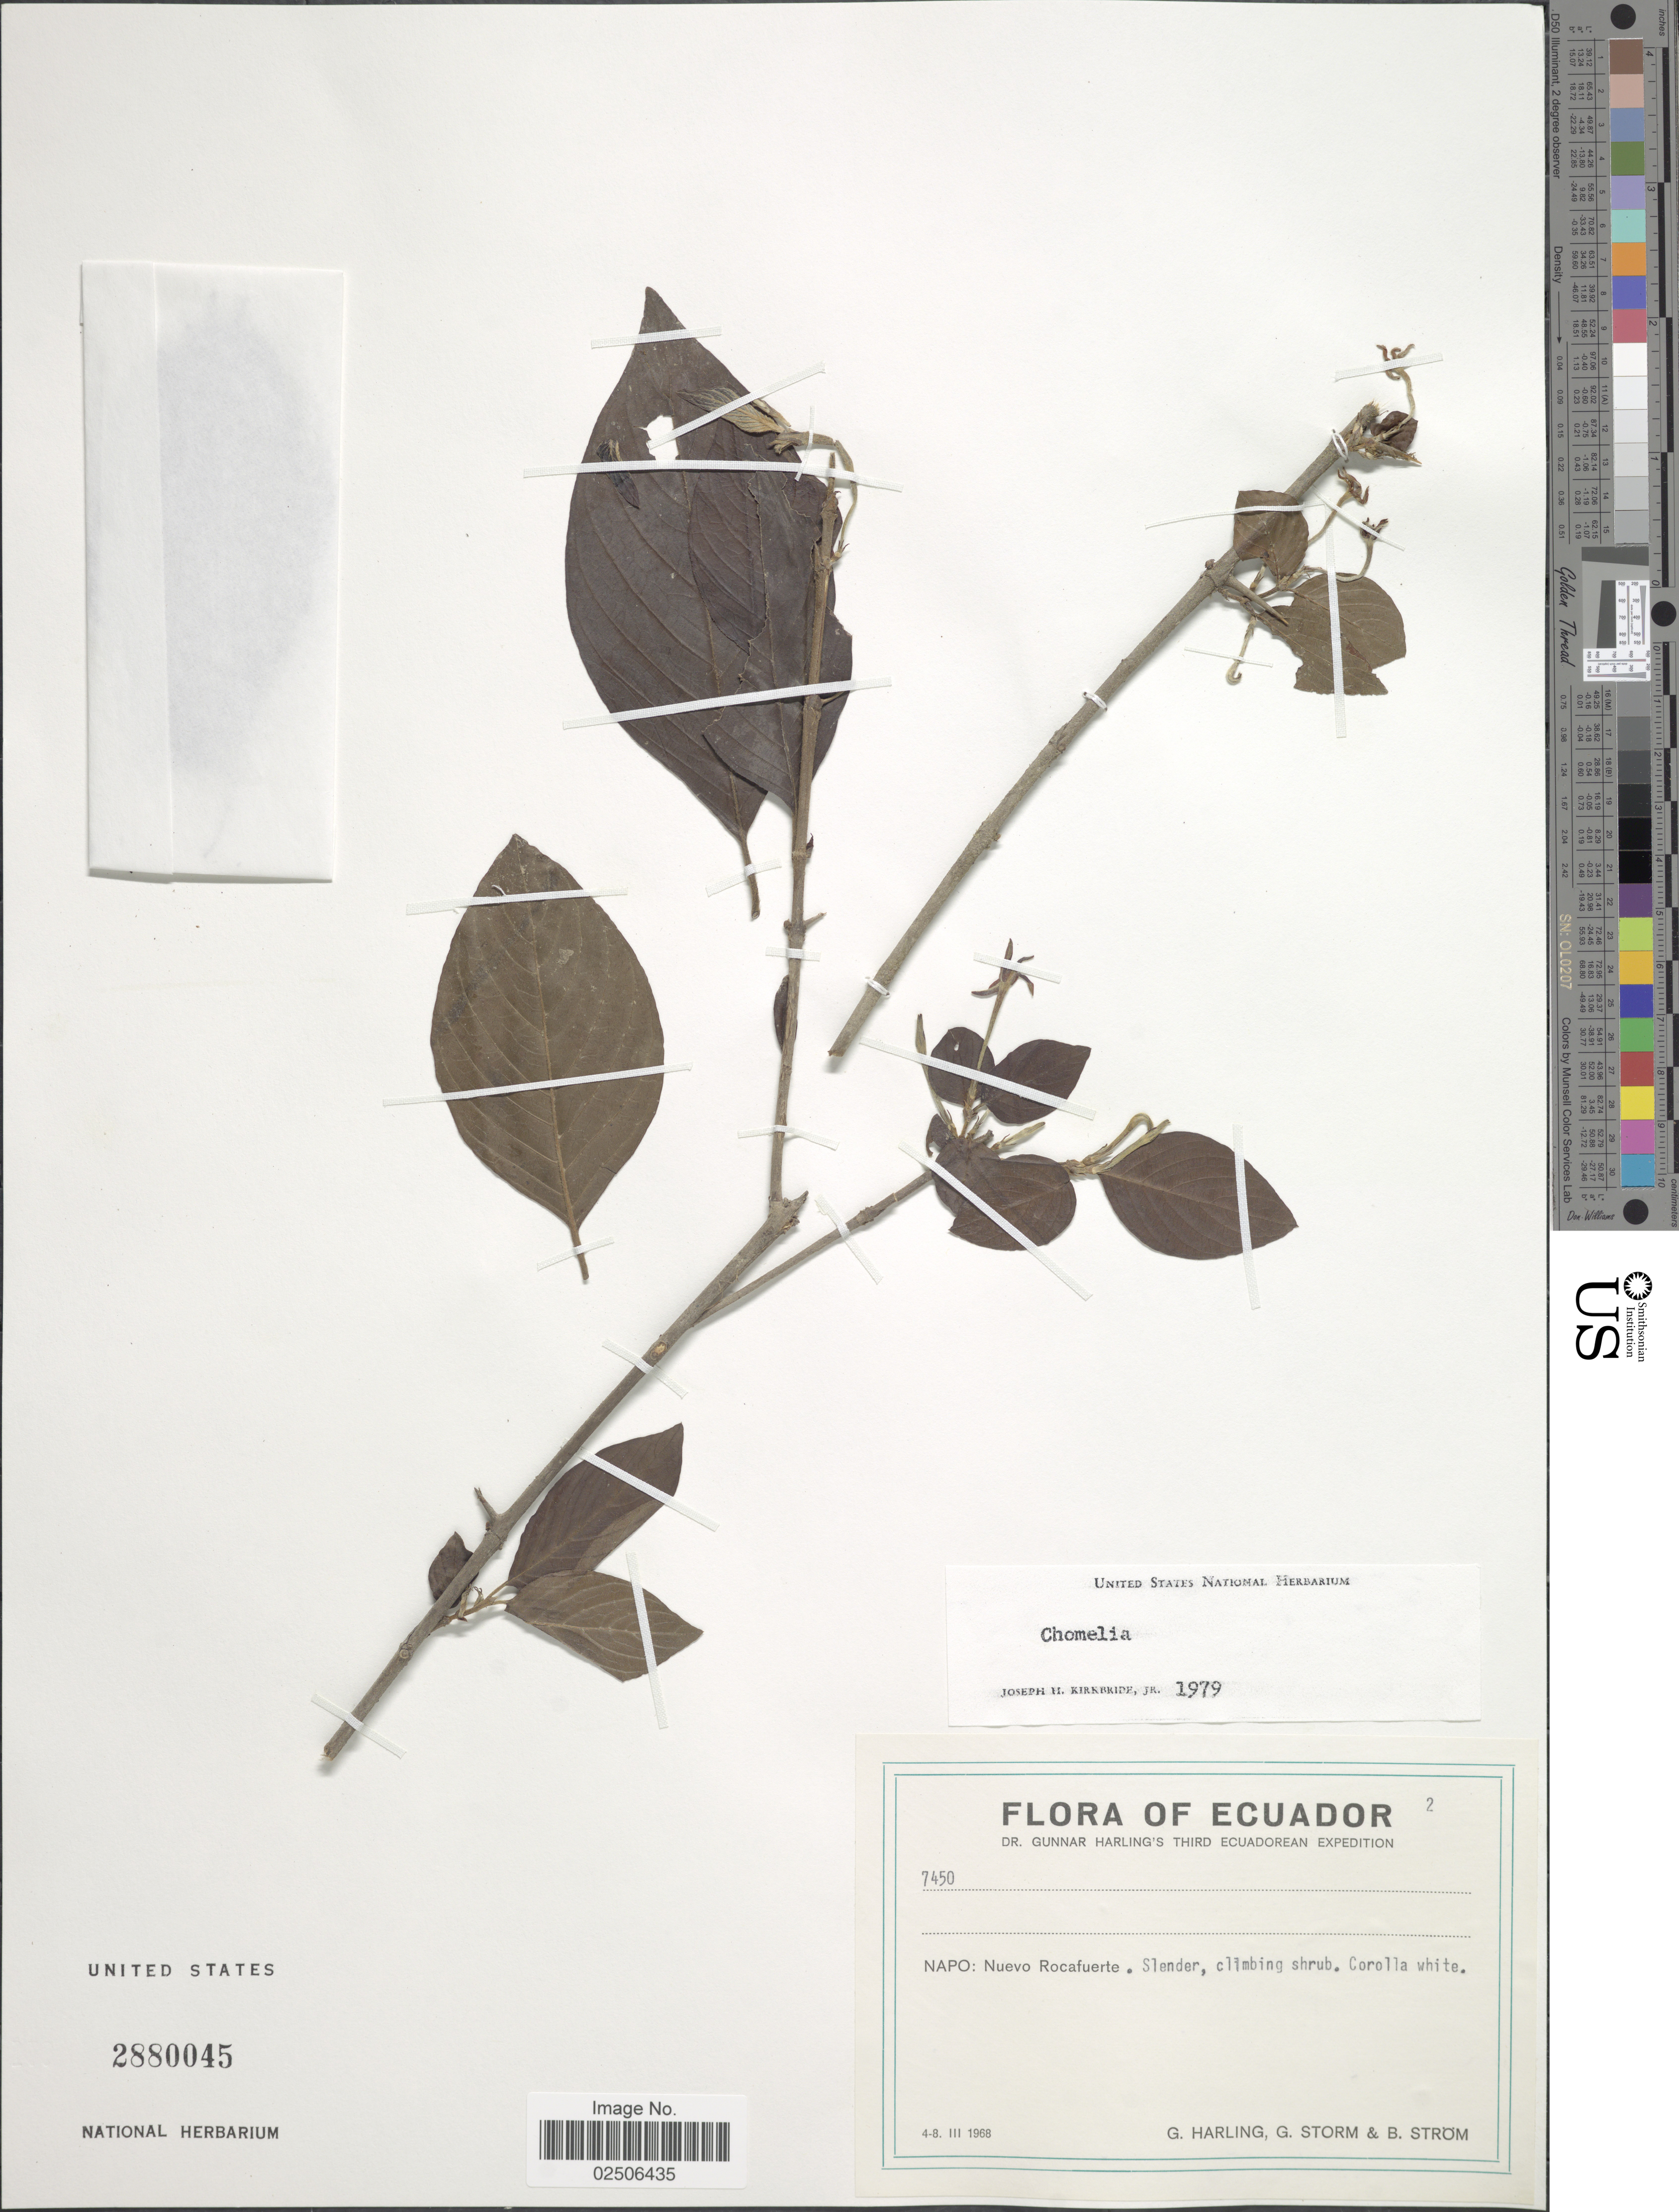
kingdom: Plantae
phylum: Tracheophyta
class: Magnoliopsida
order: Gentianales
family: Rubiaceae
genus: Chomelia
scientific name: Chomelia sp.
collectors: G. Harling, G. Storm & B. Ström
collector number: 7450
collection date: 1968-03-04/1968-03-08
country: Ecuador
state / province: Napo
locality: Nuevo Rocafuerte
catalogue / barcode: US 2880045